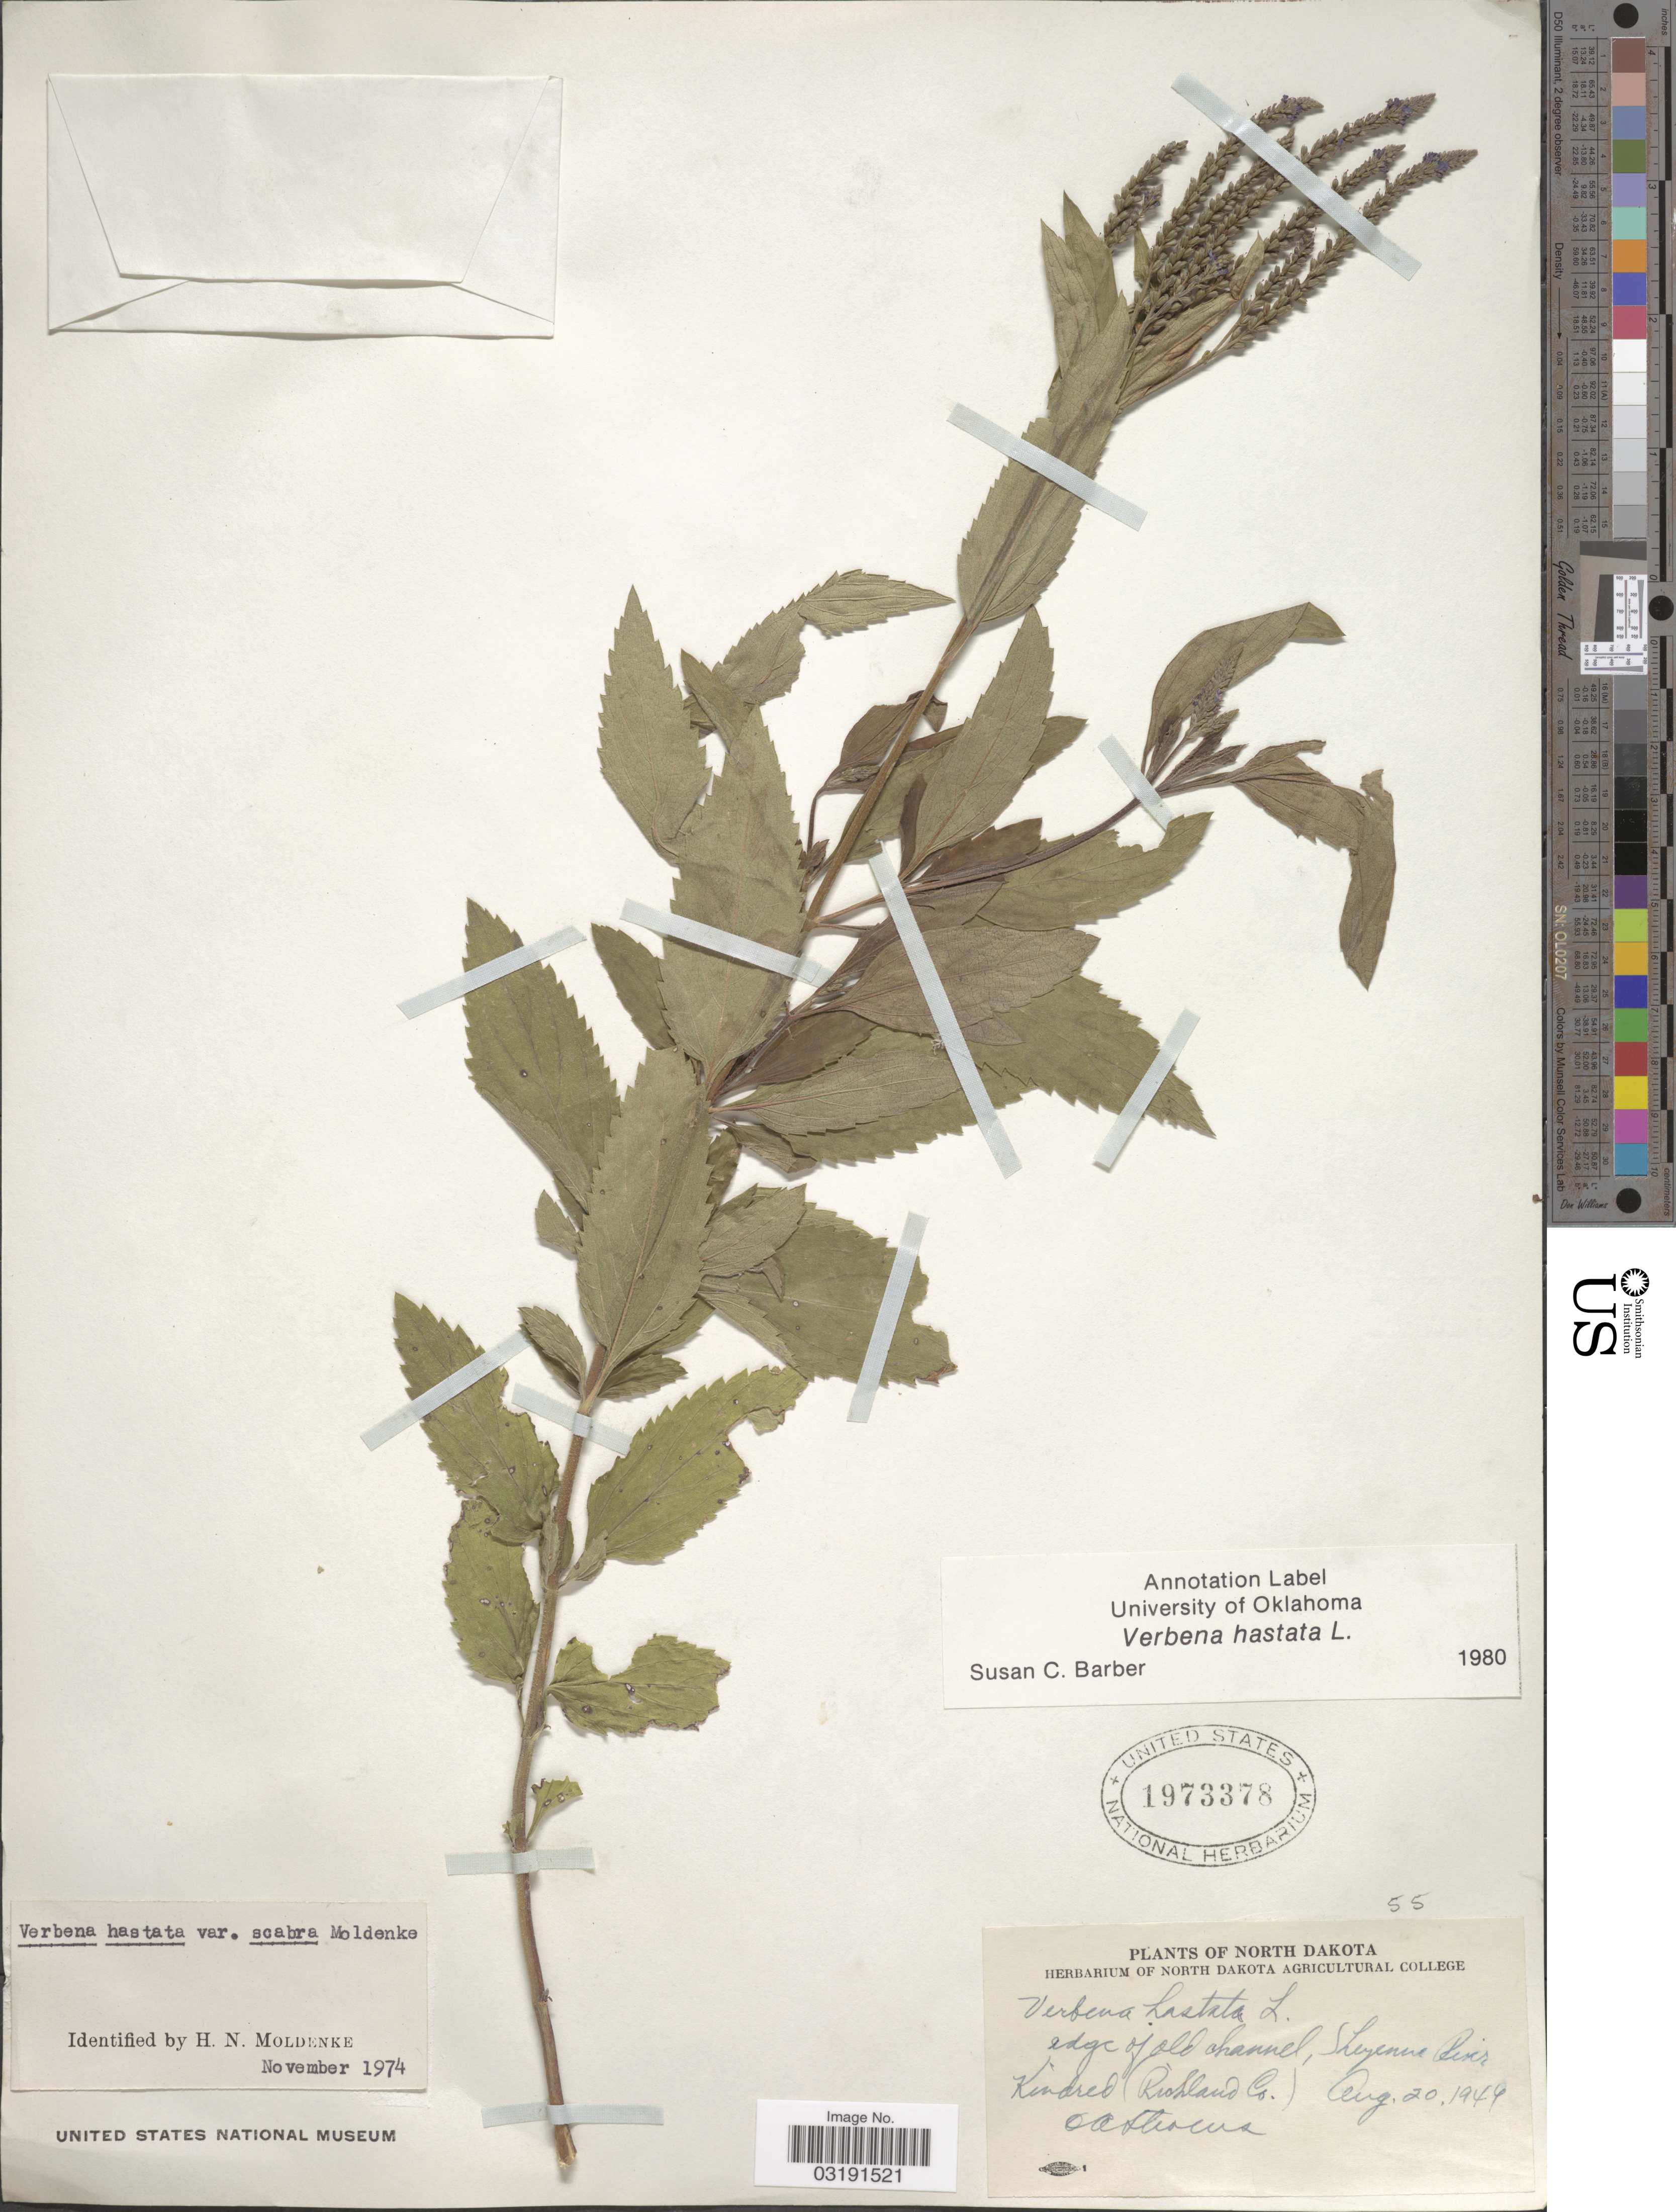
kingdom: Plantae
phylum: Tracheophyta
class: Magnoliopsida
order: Lamiales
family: Verbenaceae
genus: Verbena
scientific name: Verbena hastata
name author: L.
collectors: O. A. Stevens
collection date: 1949-08-20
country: United States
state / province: North Dakota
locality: Edge of old channel, Sheyenne River, Kindred (Richland Co.).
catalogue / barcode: US 1973378